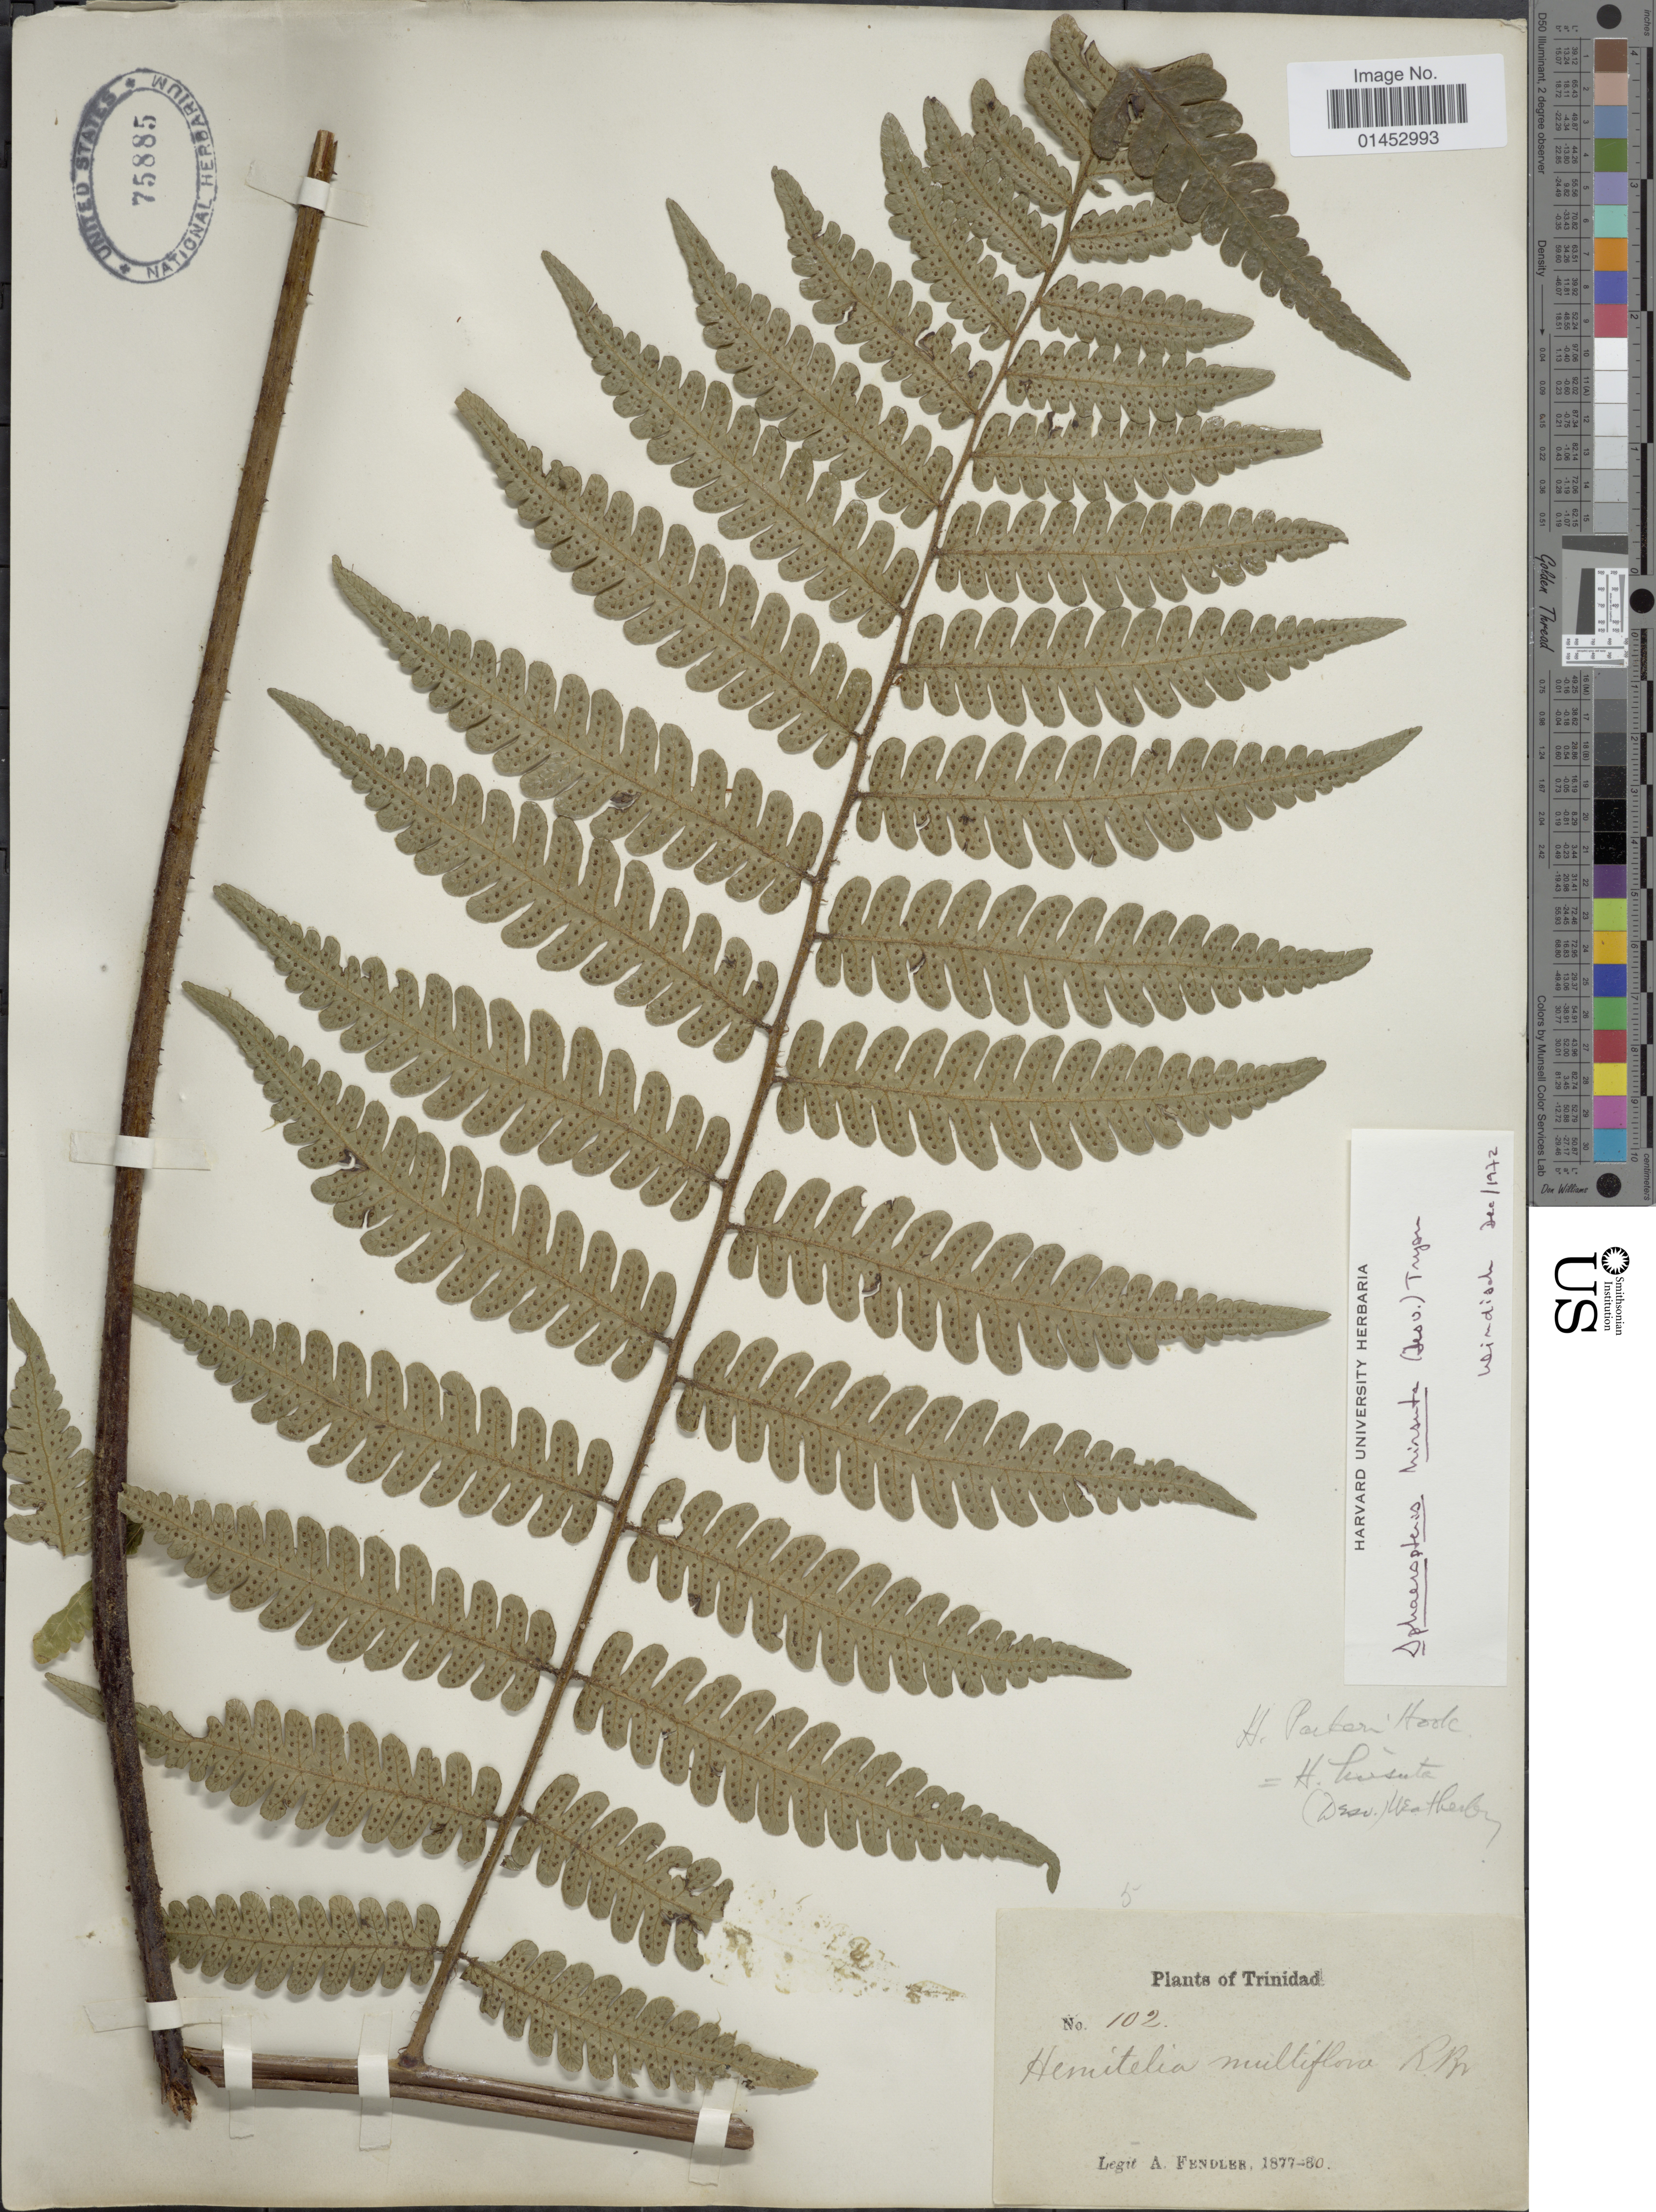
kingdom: Plantae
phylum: Tracheophyta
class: Polypodiopsida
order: Cyatheales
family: Cyatheaceae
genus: Cyathea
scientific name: Cyathea surinamensis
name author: (Miq.) Domin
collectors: A. Fendler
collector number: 102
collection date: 1877/1880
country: Trinidad and Tobago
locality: Trinidad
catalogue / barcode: US 75885